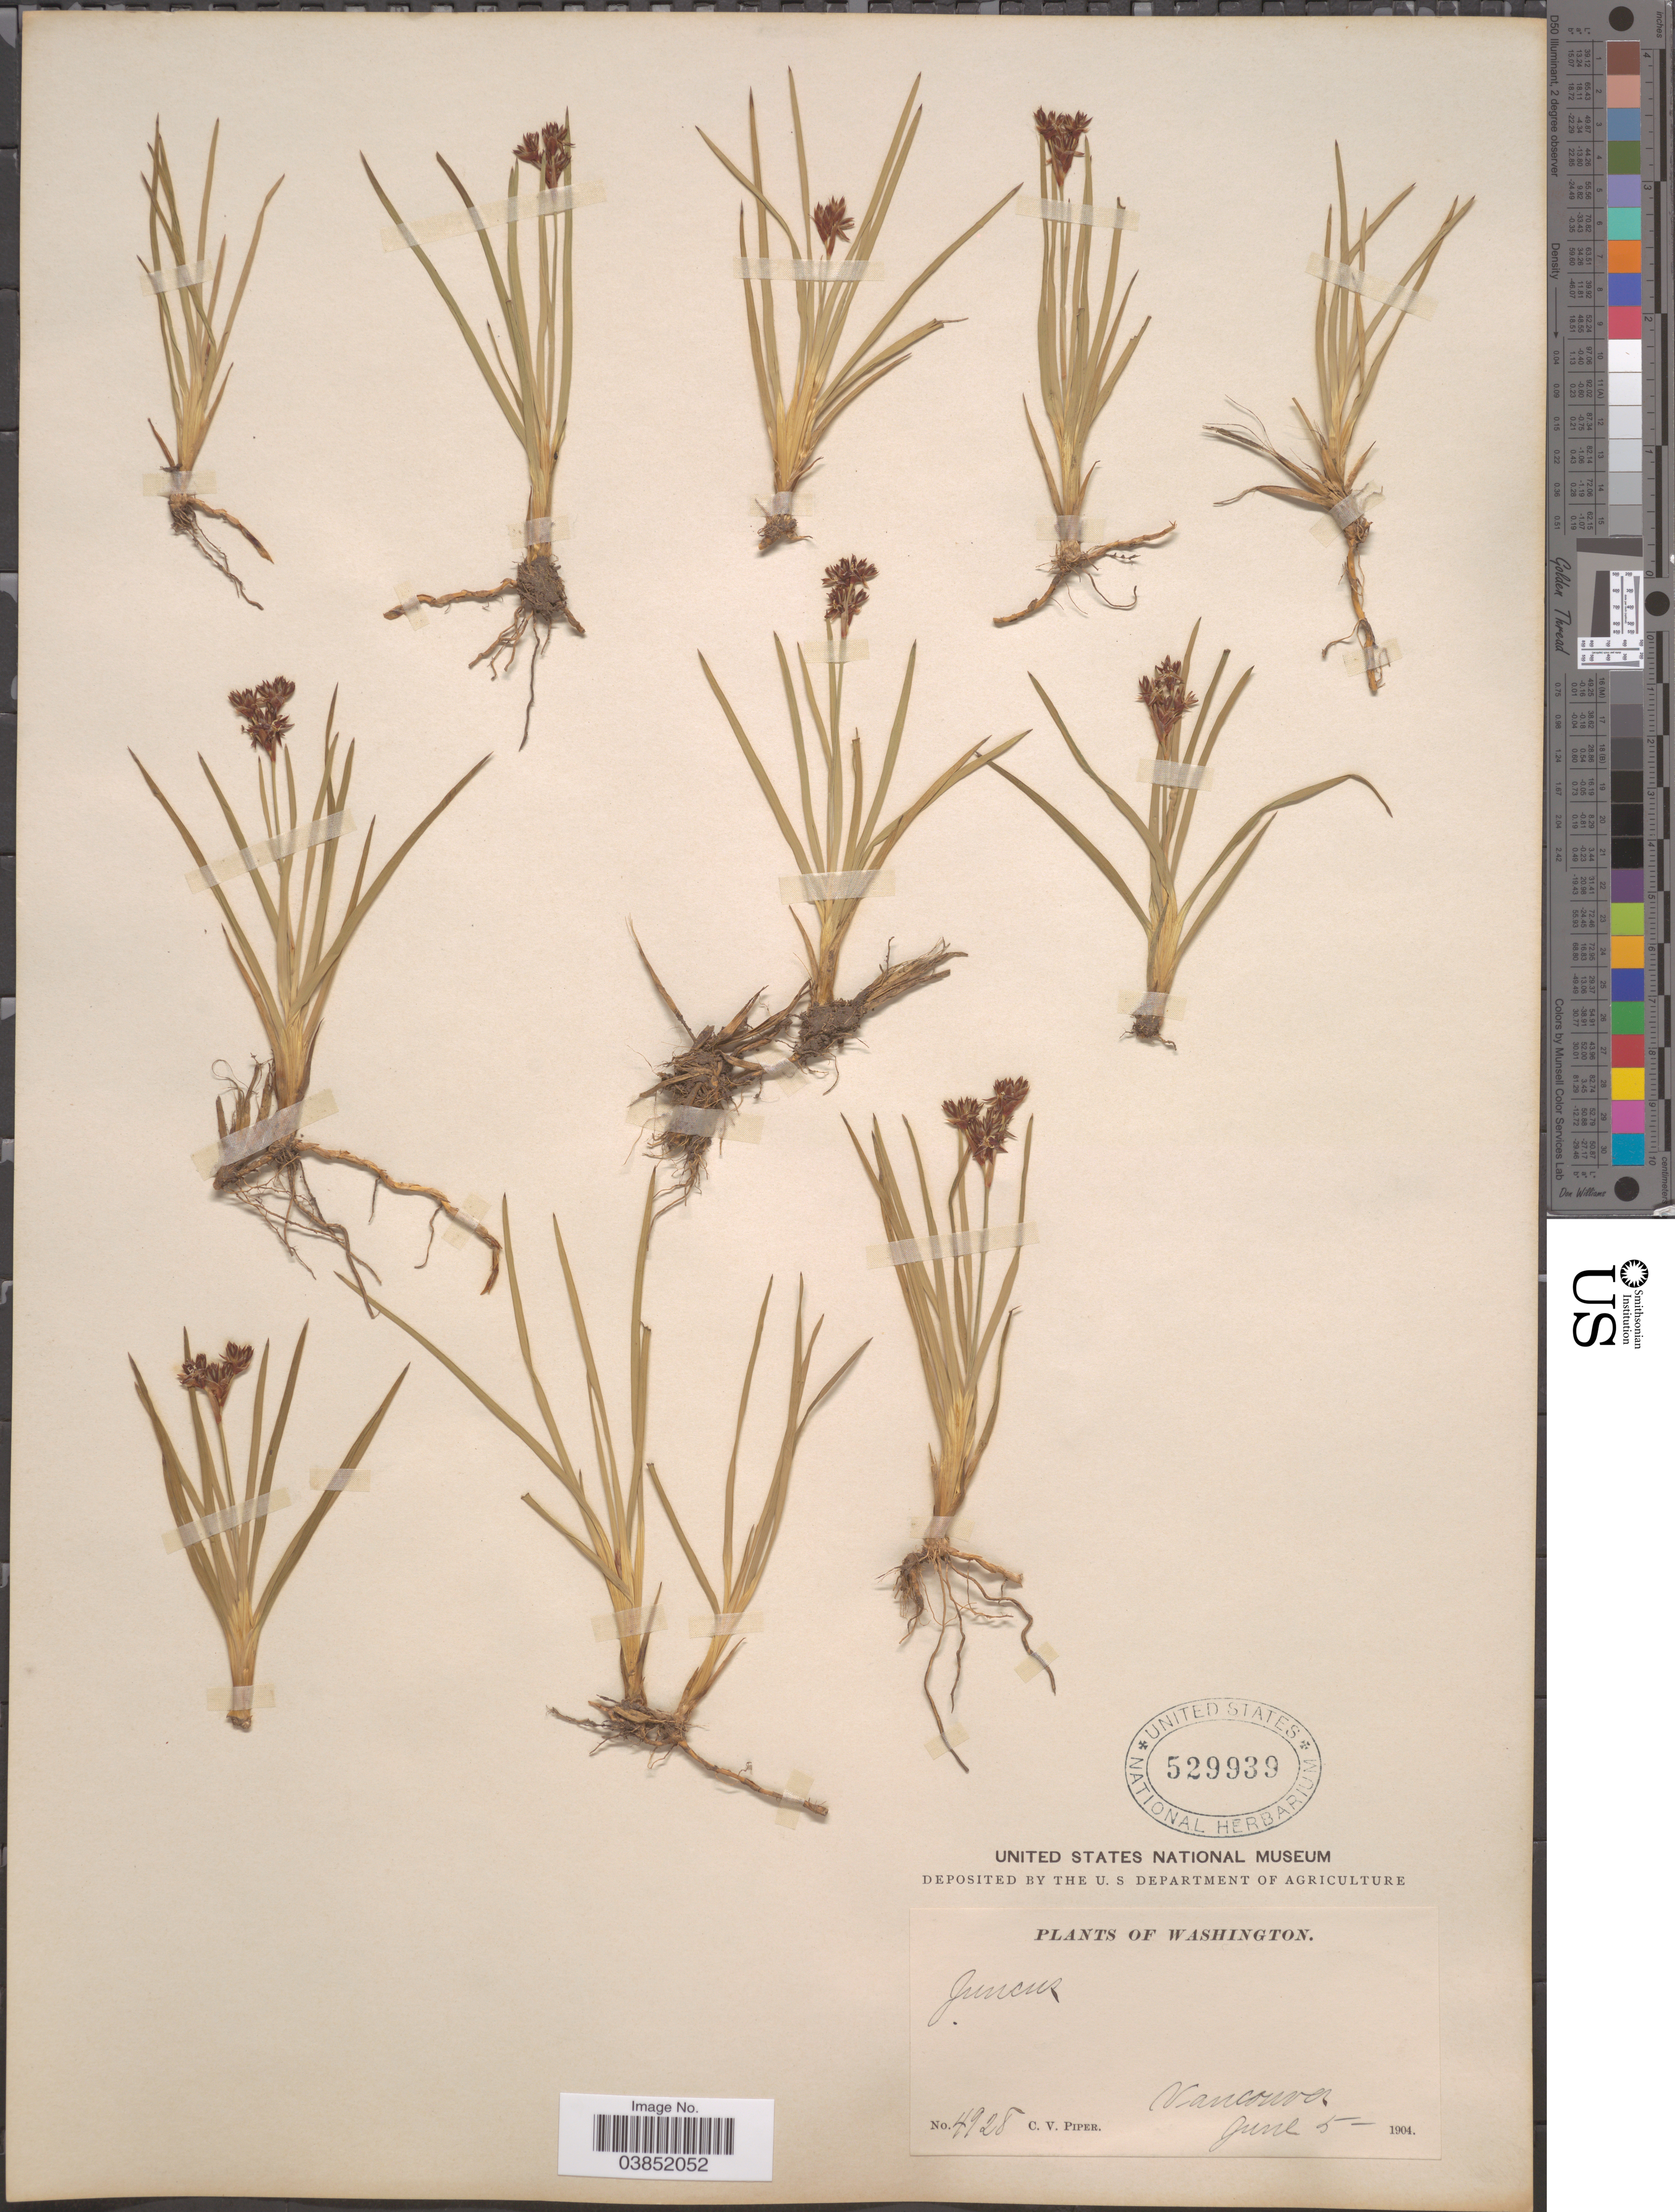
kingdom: Plantae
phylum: Tracheophyta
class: Liliopsida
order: Poales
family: Juncaceae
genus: Juncus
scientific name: Juncus covillei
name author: Piper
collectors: C. V. Piper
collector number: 4928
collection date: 1904-06-05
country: United States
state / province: Washington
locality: Vancouver.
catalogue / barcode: US 529939